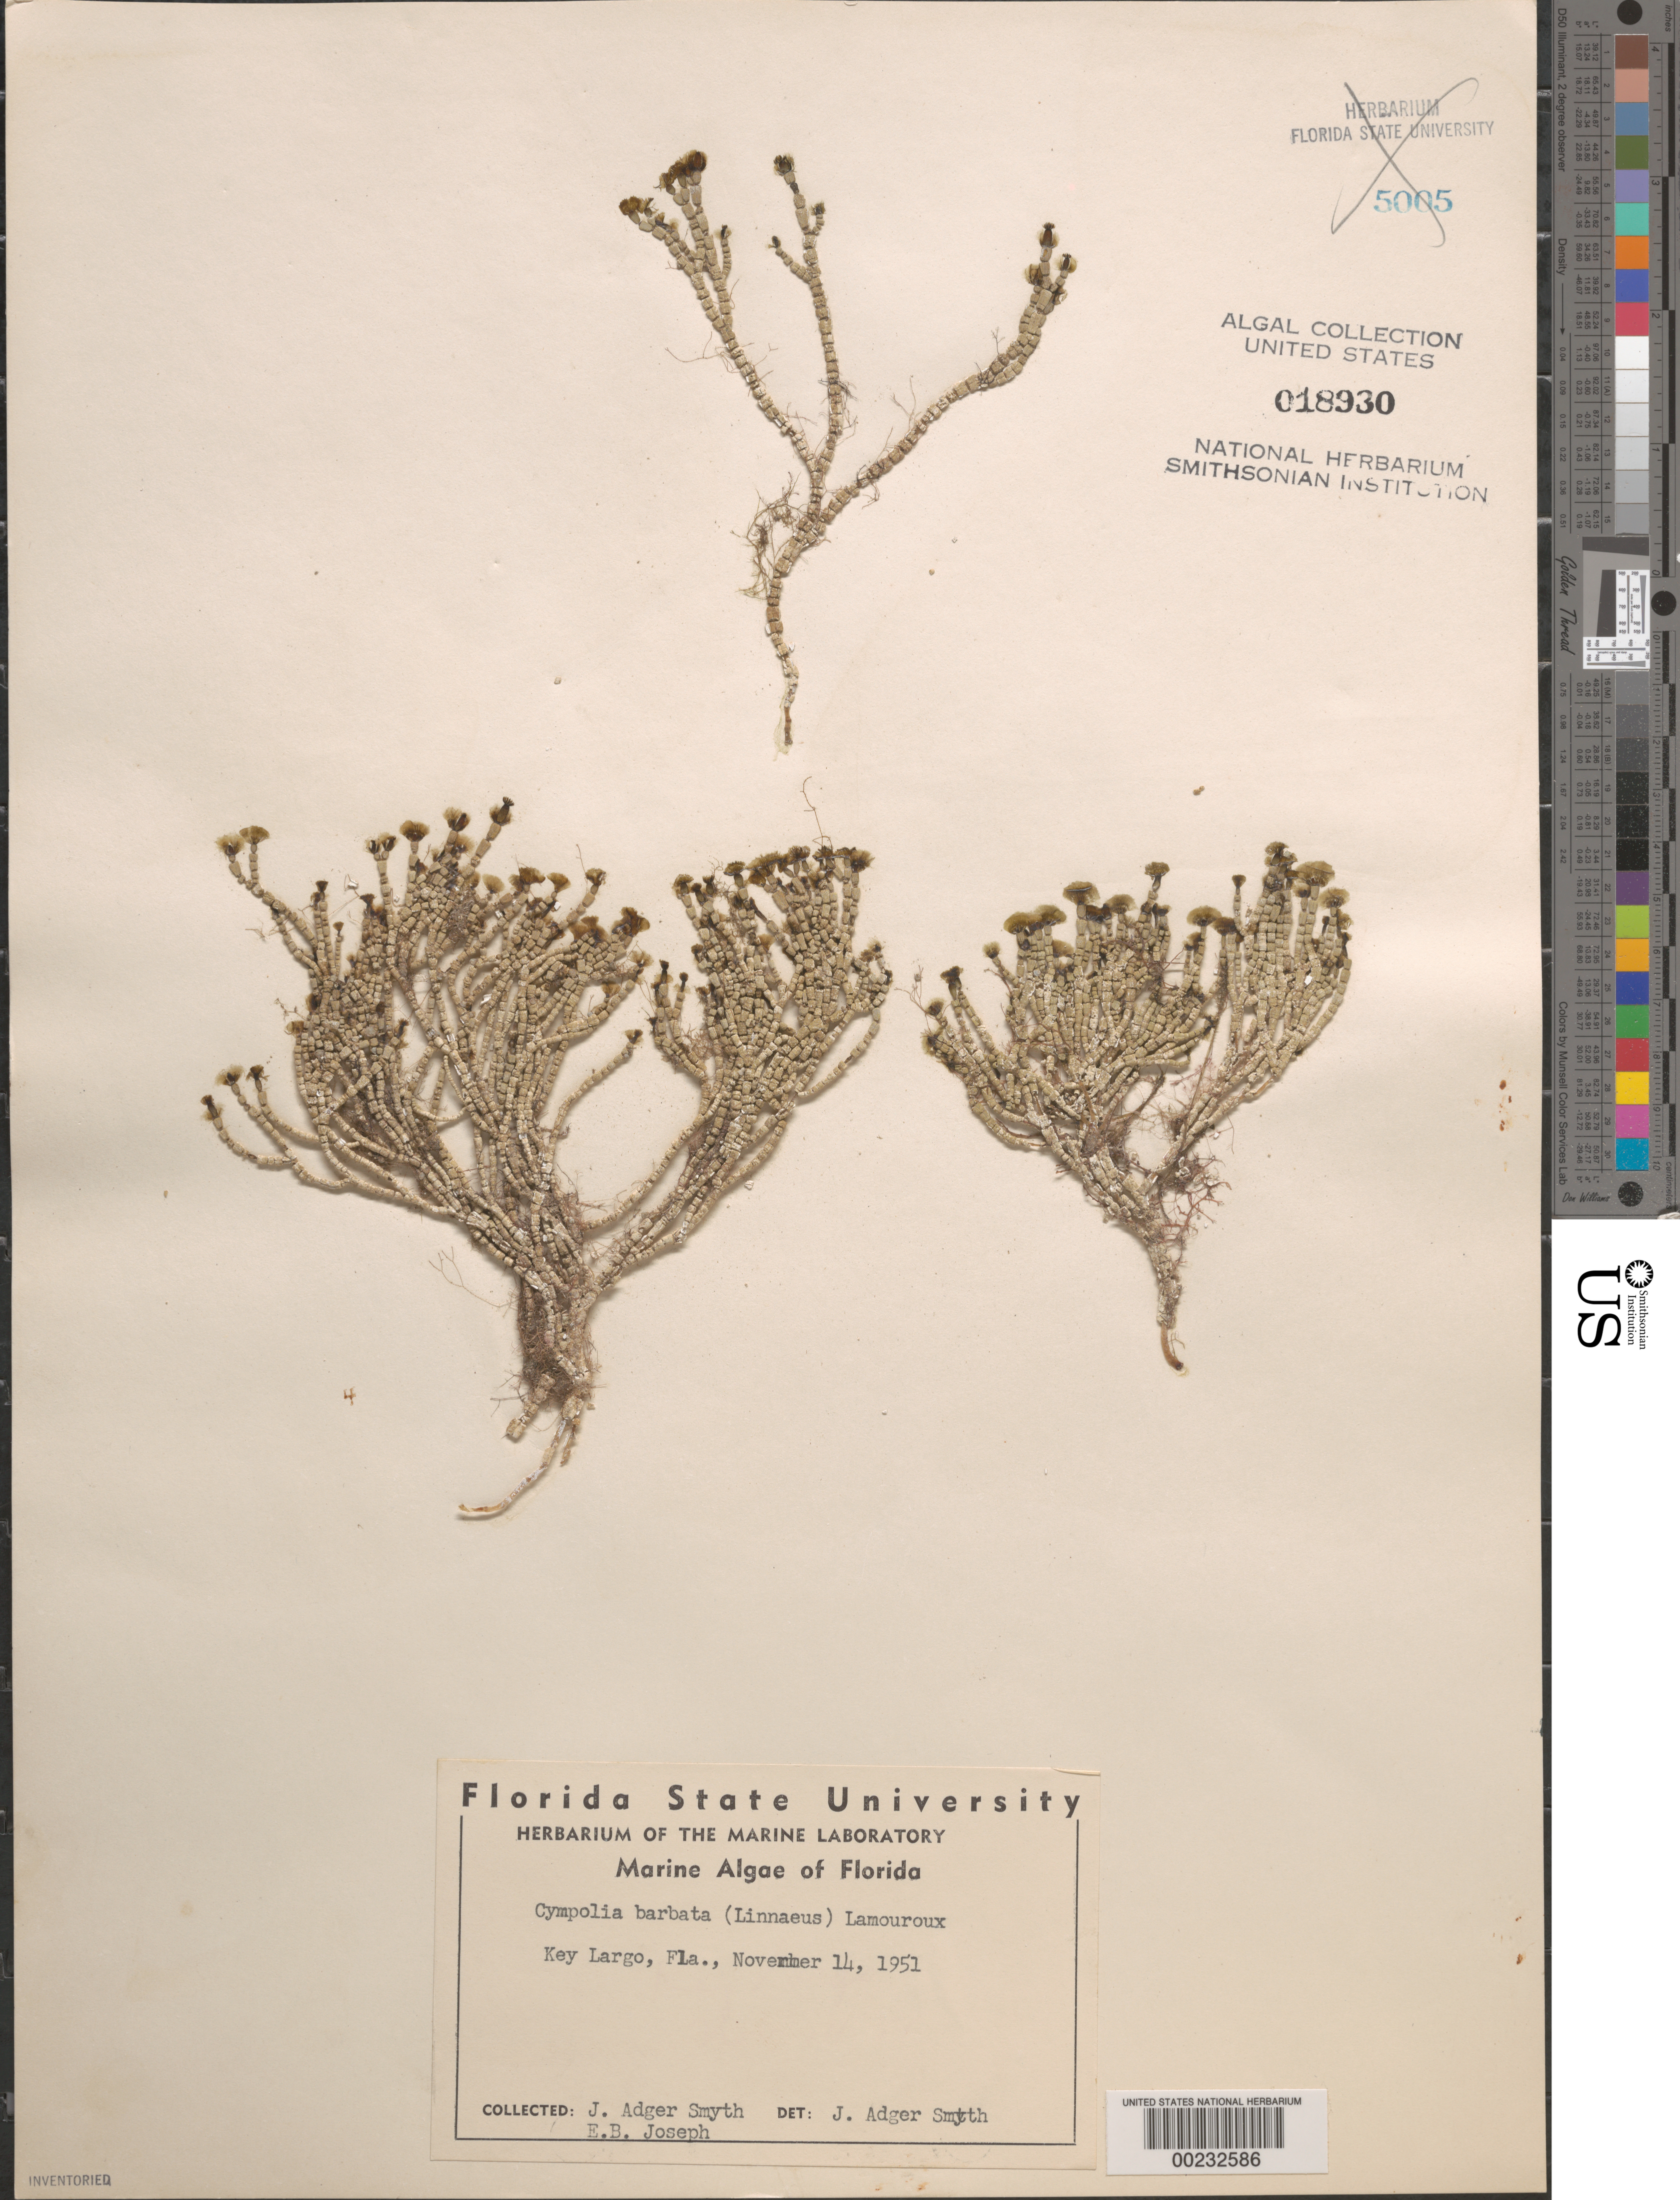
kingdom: Plantae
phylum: Chlorophyta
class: Ulvophyceae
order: Dasycladales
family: Dasycladaceae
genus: Cymopolia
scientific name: Cymopolia barbata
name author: (L.) J.V.Lamouroux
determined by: Humm, Harold J.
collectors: J. Smyth & E. Joseph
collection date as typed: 14 Nov 1951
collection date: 1951-11-14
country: United States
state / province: Florida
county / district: Monroe County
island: Key Largo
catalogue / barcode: US 18930